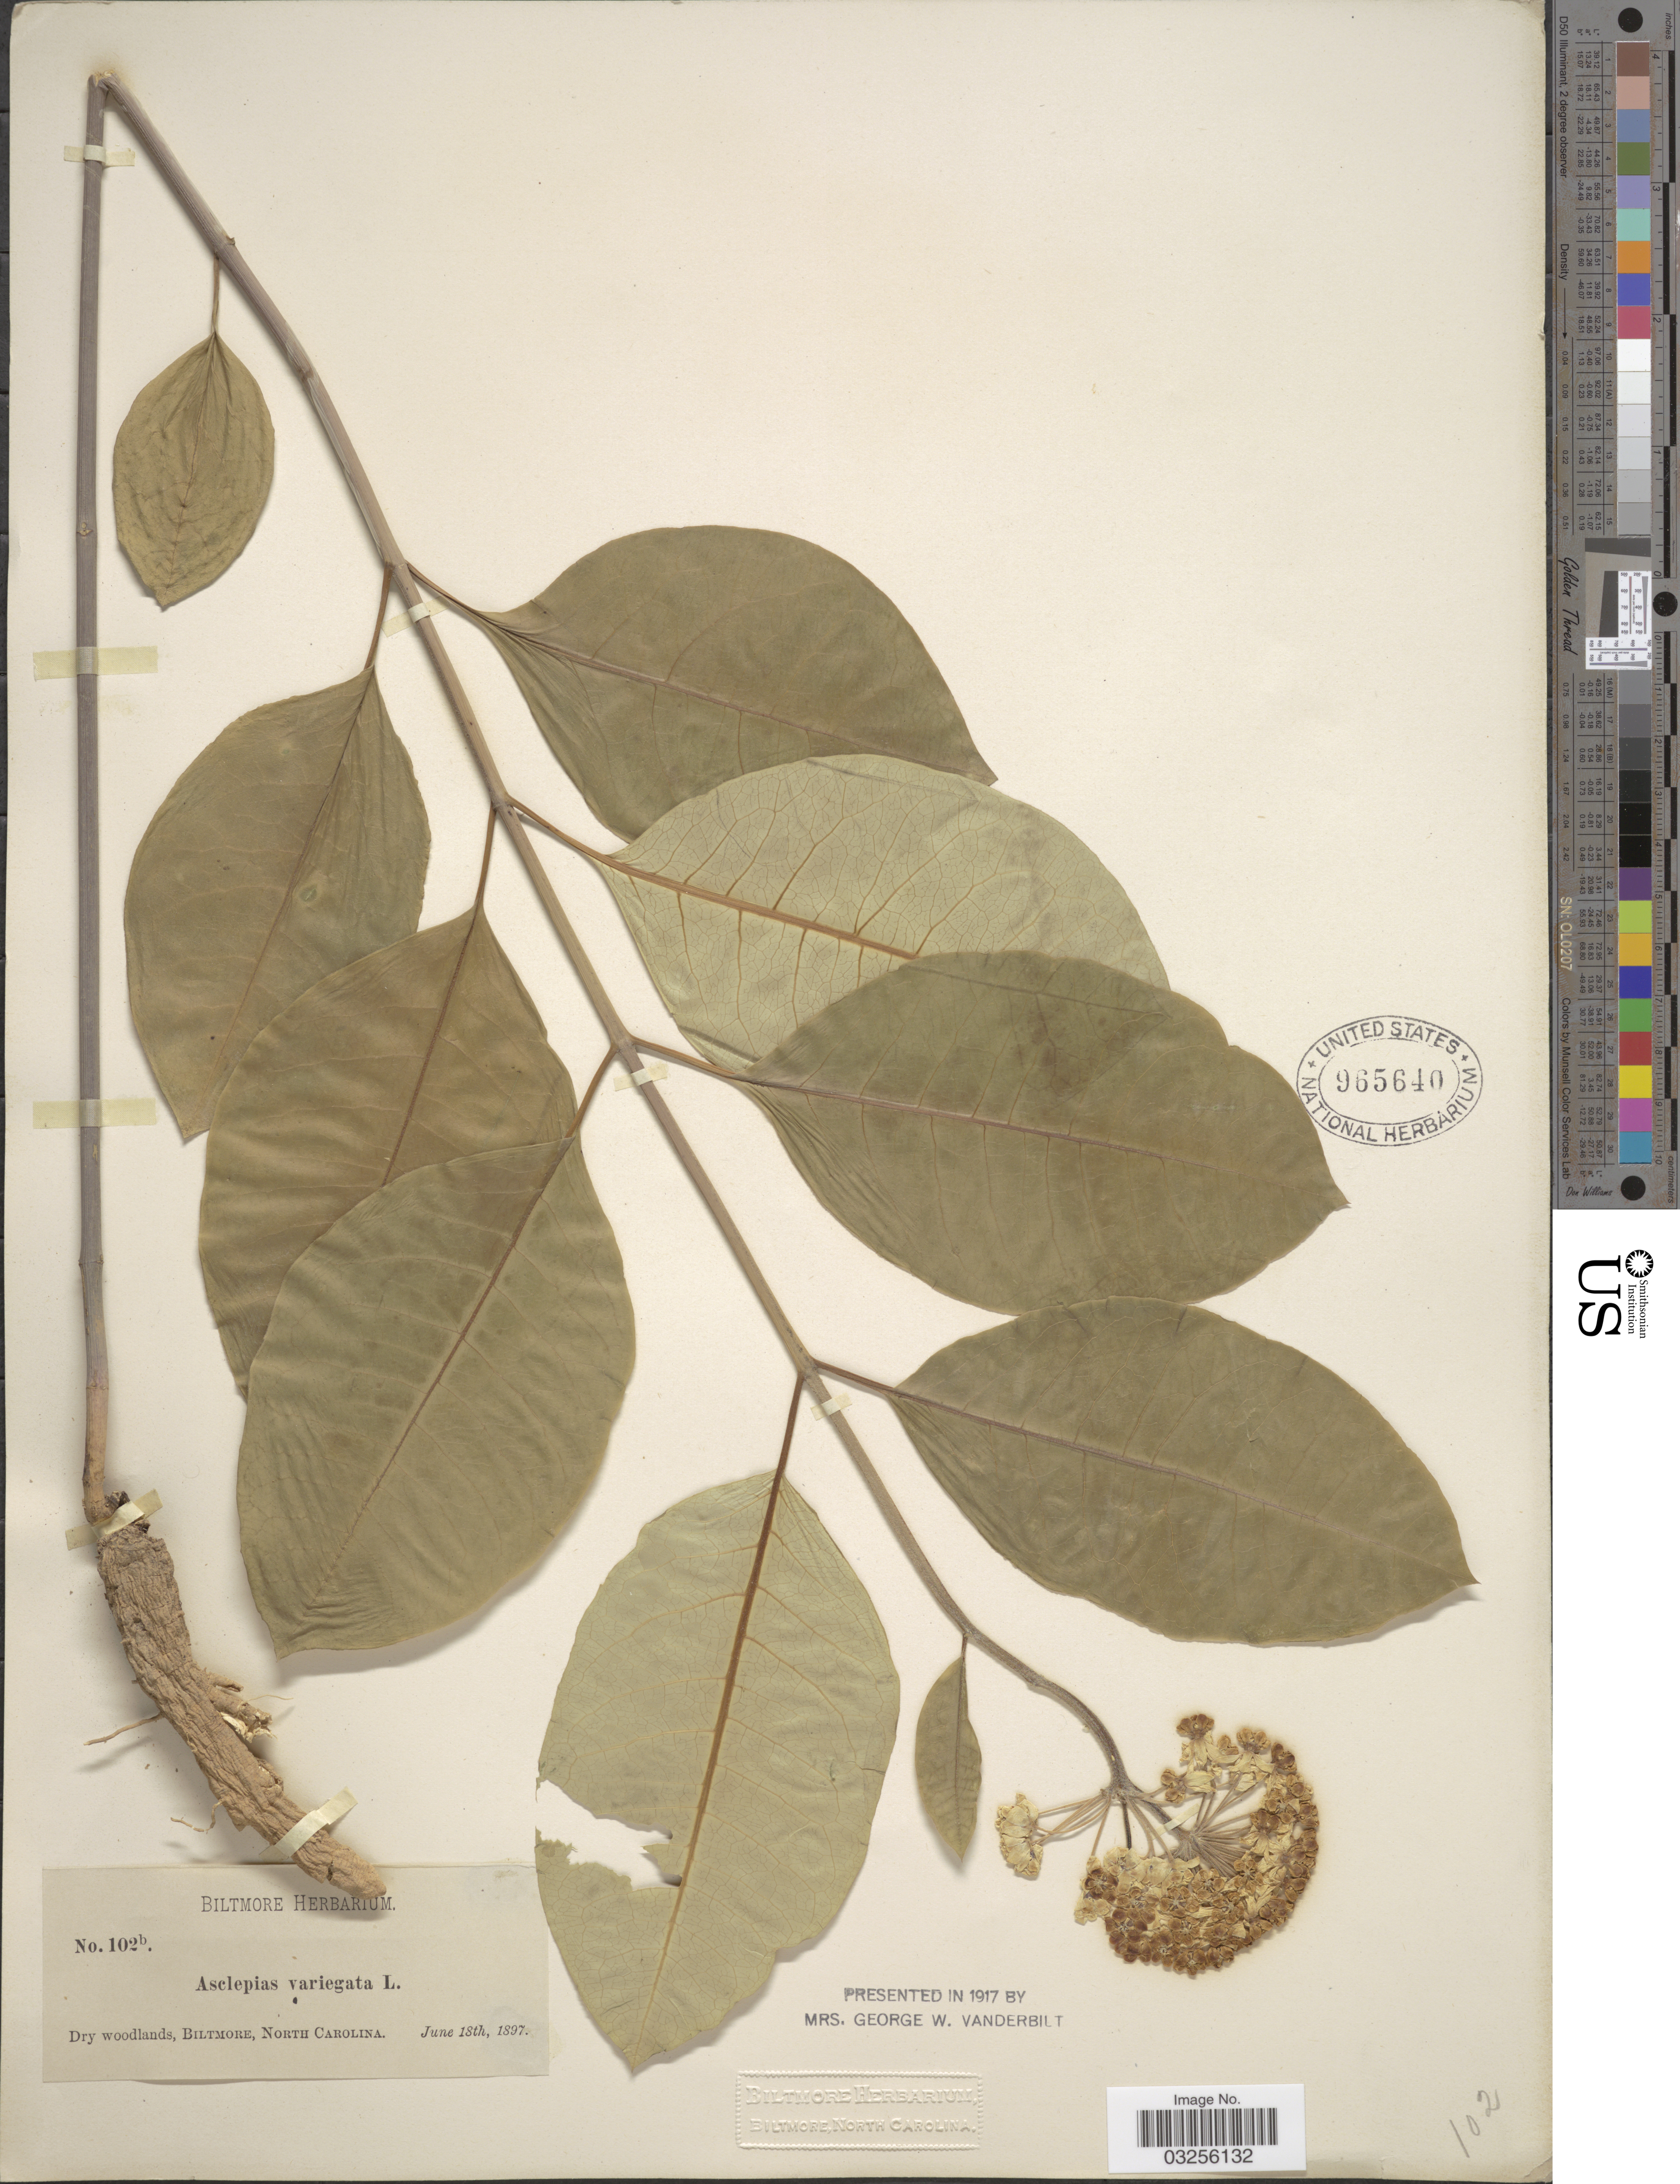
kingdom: Plantae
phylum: Tracheophyta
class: Magnoliopsida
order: Gentianales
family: Apocynaceae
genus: Asclepias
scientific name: Asclepias variegata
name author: L.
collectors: ex herb. Biltmore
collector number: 102b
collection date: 1897-06-18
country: United States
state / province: North Carolina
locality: Biltmore.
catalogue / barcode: US 965640